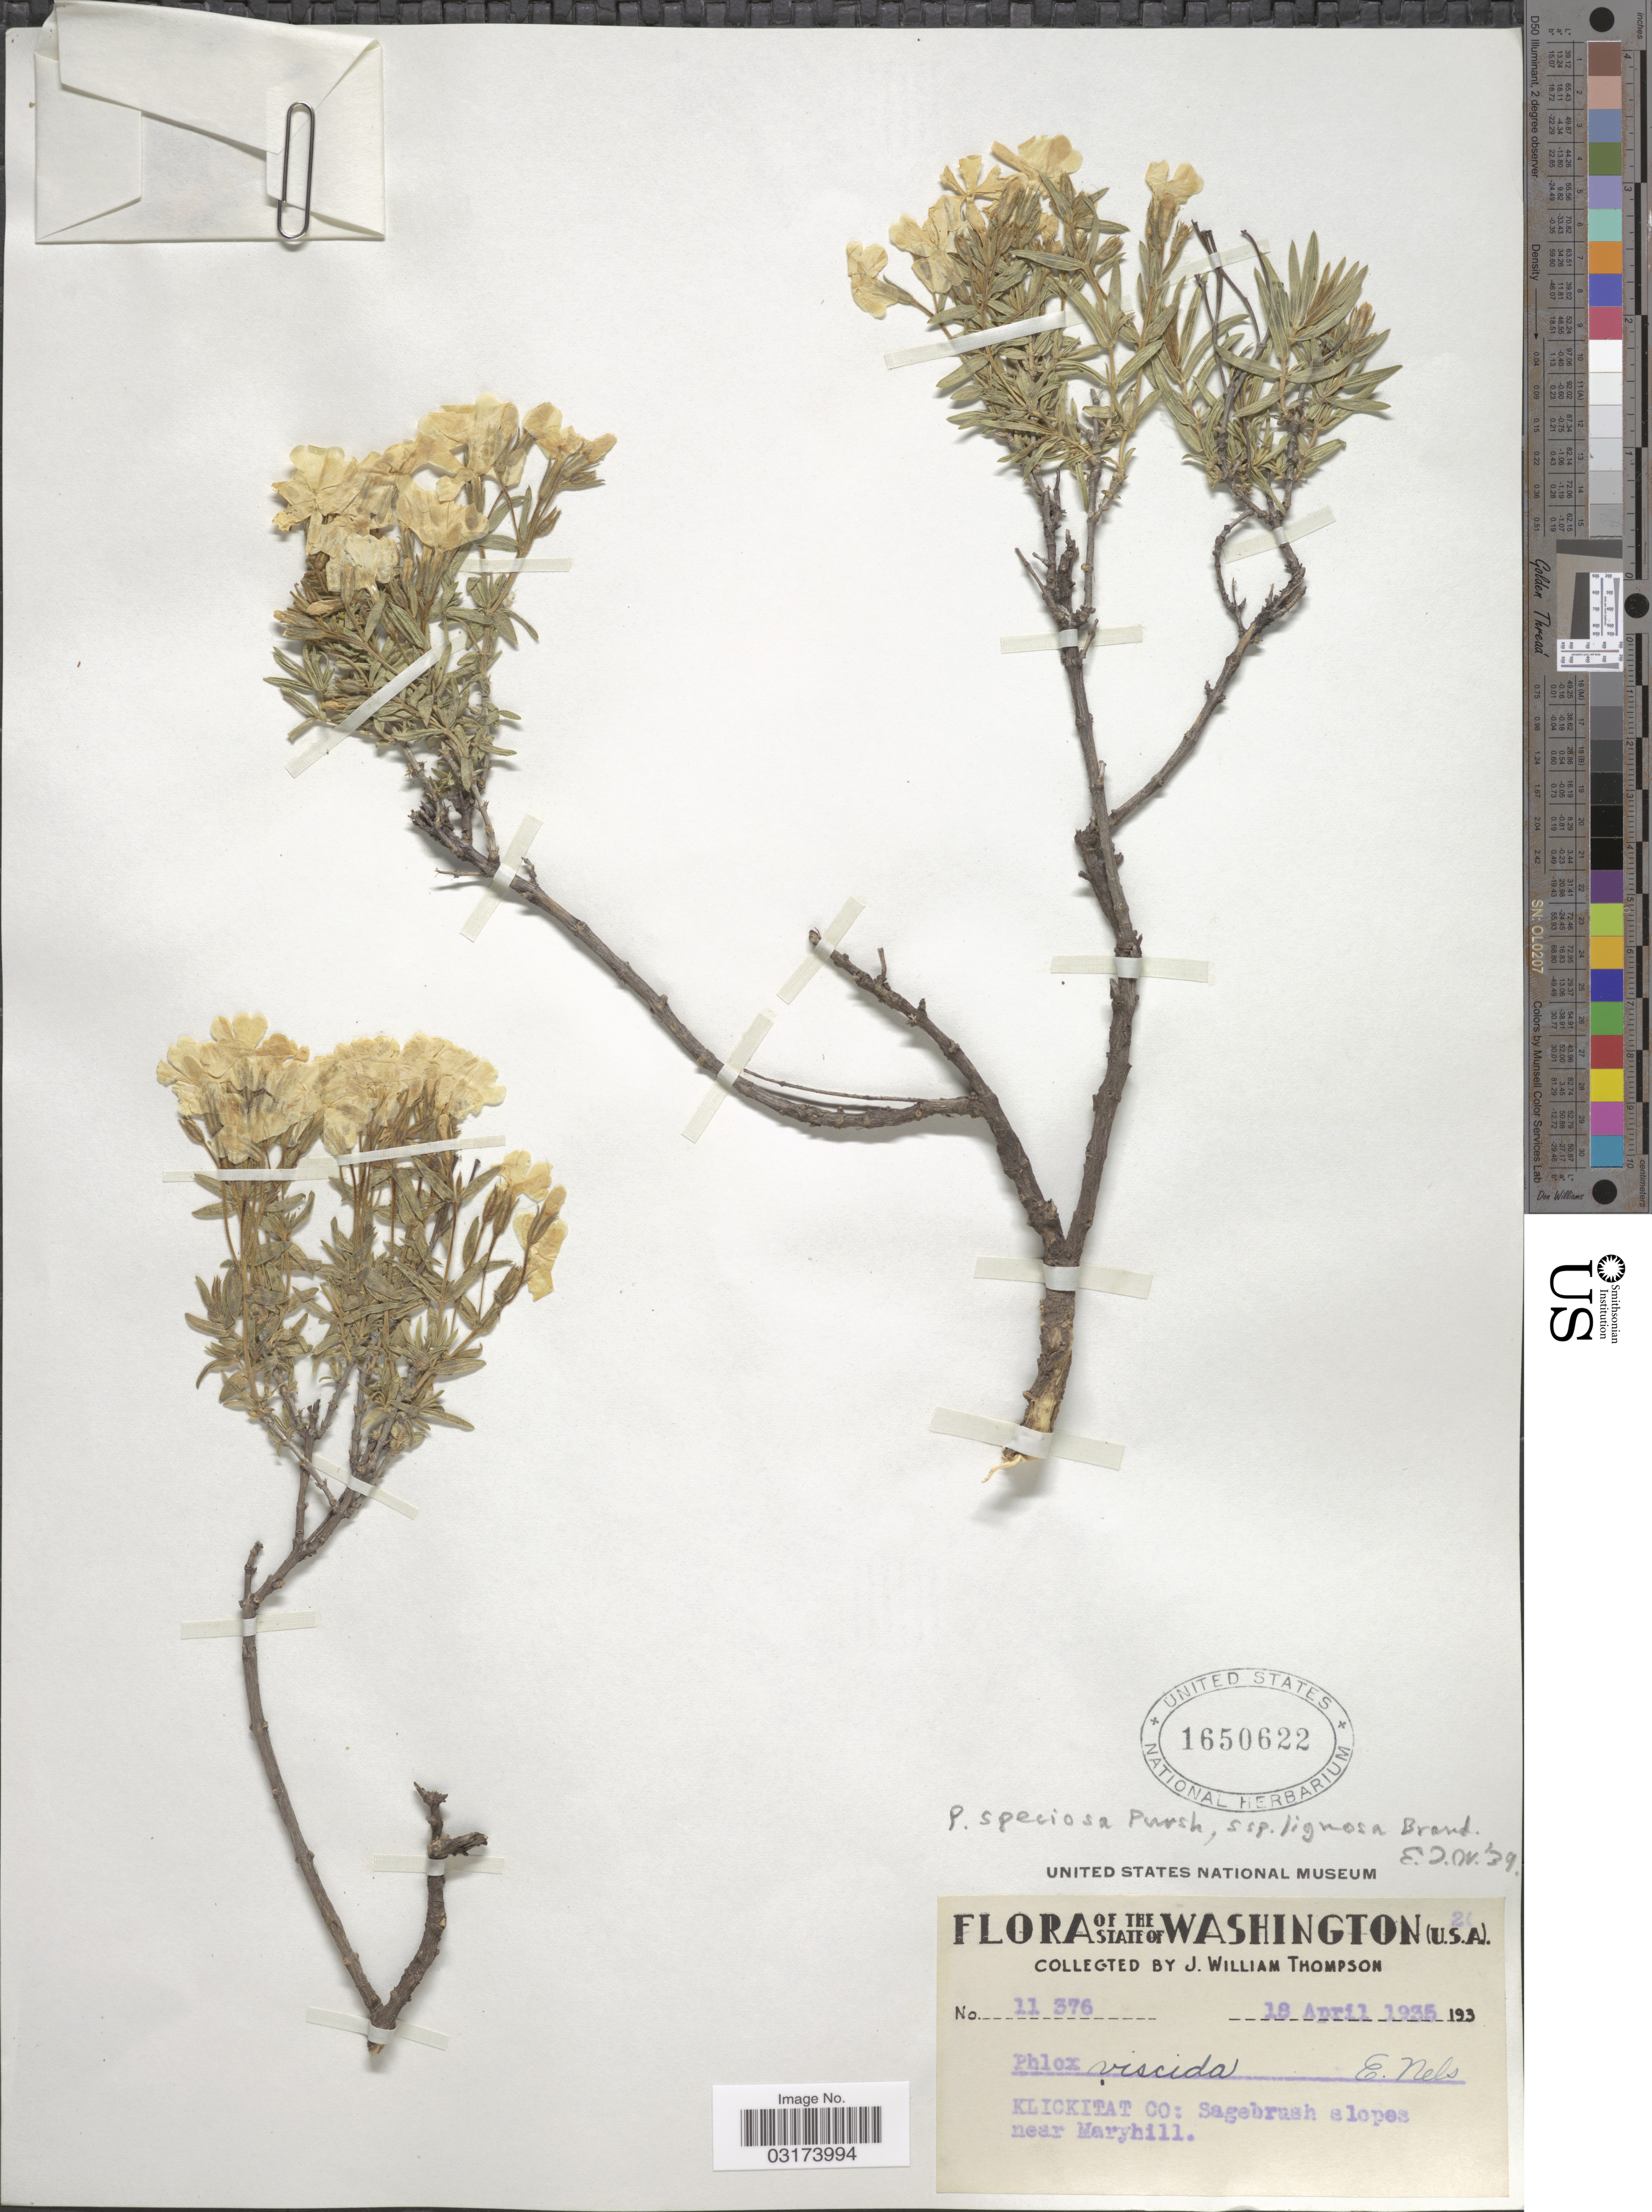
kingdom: Plantae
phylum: Tracheophyta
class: Magnoliopsida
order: Ericales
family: Polemoniaceae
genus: Phlox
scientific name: Phlox speciosa subsp. lignosa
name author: Brand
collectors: J. W. Thompson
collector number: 11376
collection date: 1935-04-18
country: United States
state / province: Washington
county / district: Klickitat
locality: Klickitat Co: Sagebrush slopes near Maryhill.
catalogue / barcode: US 1650622